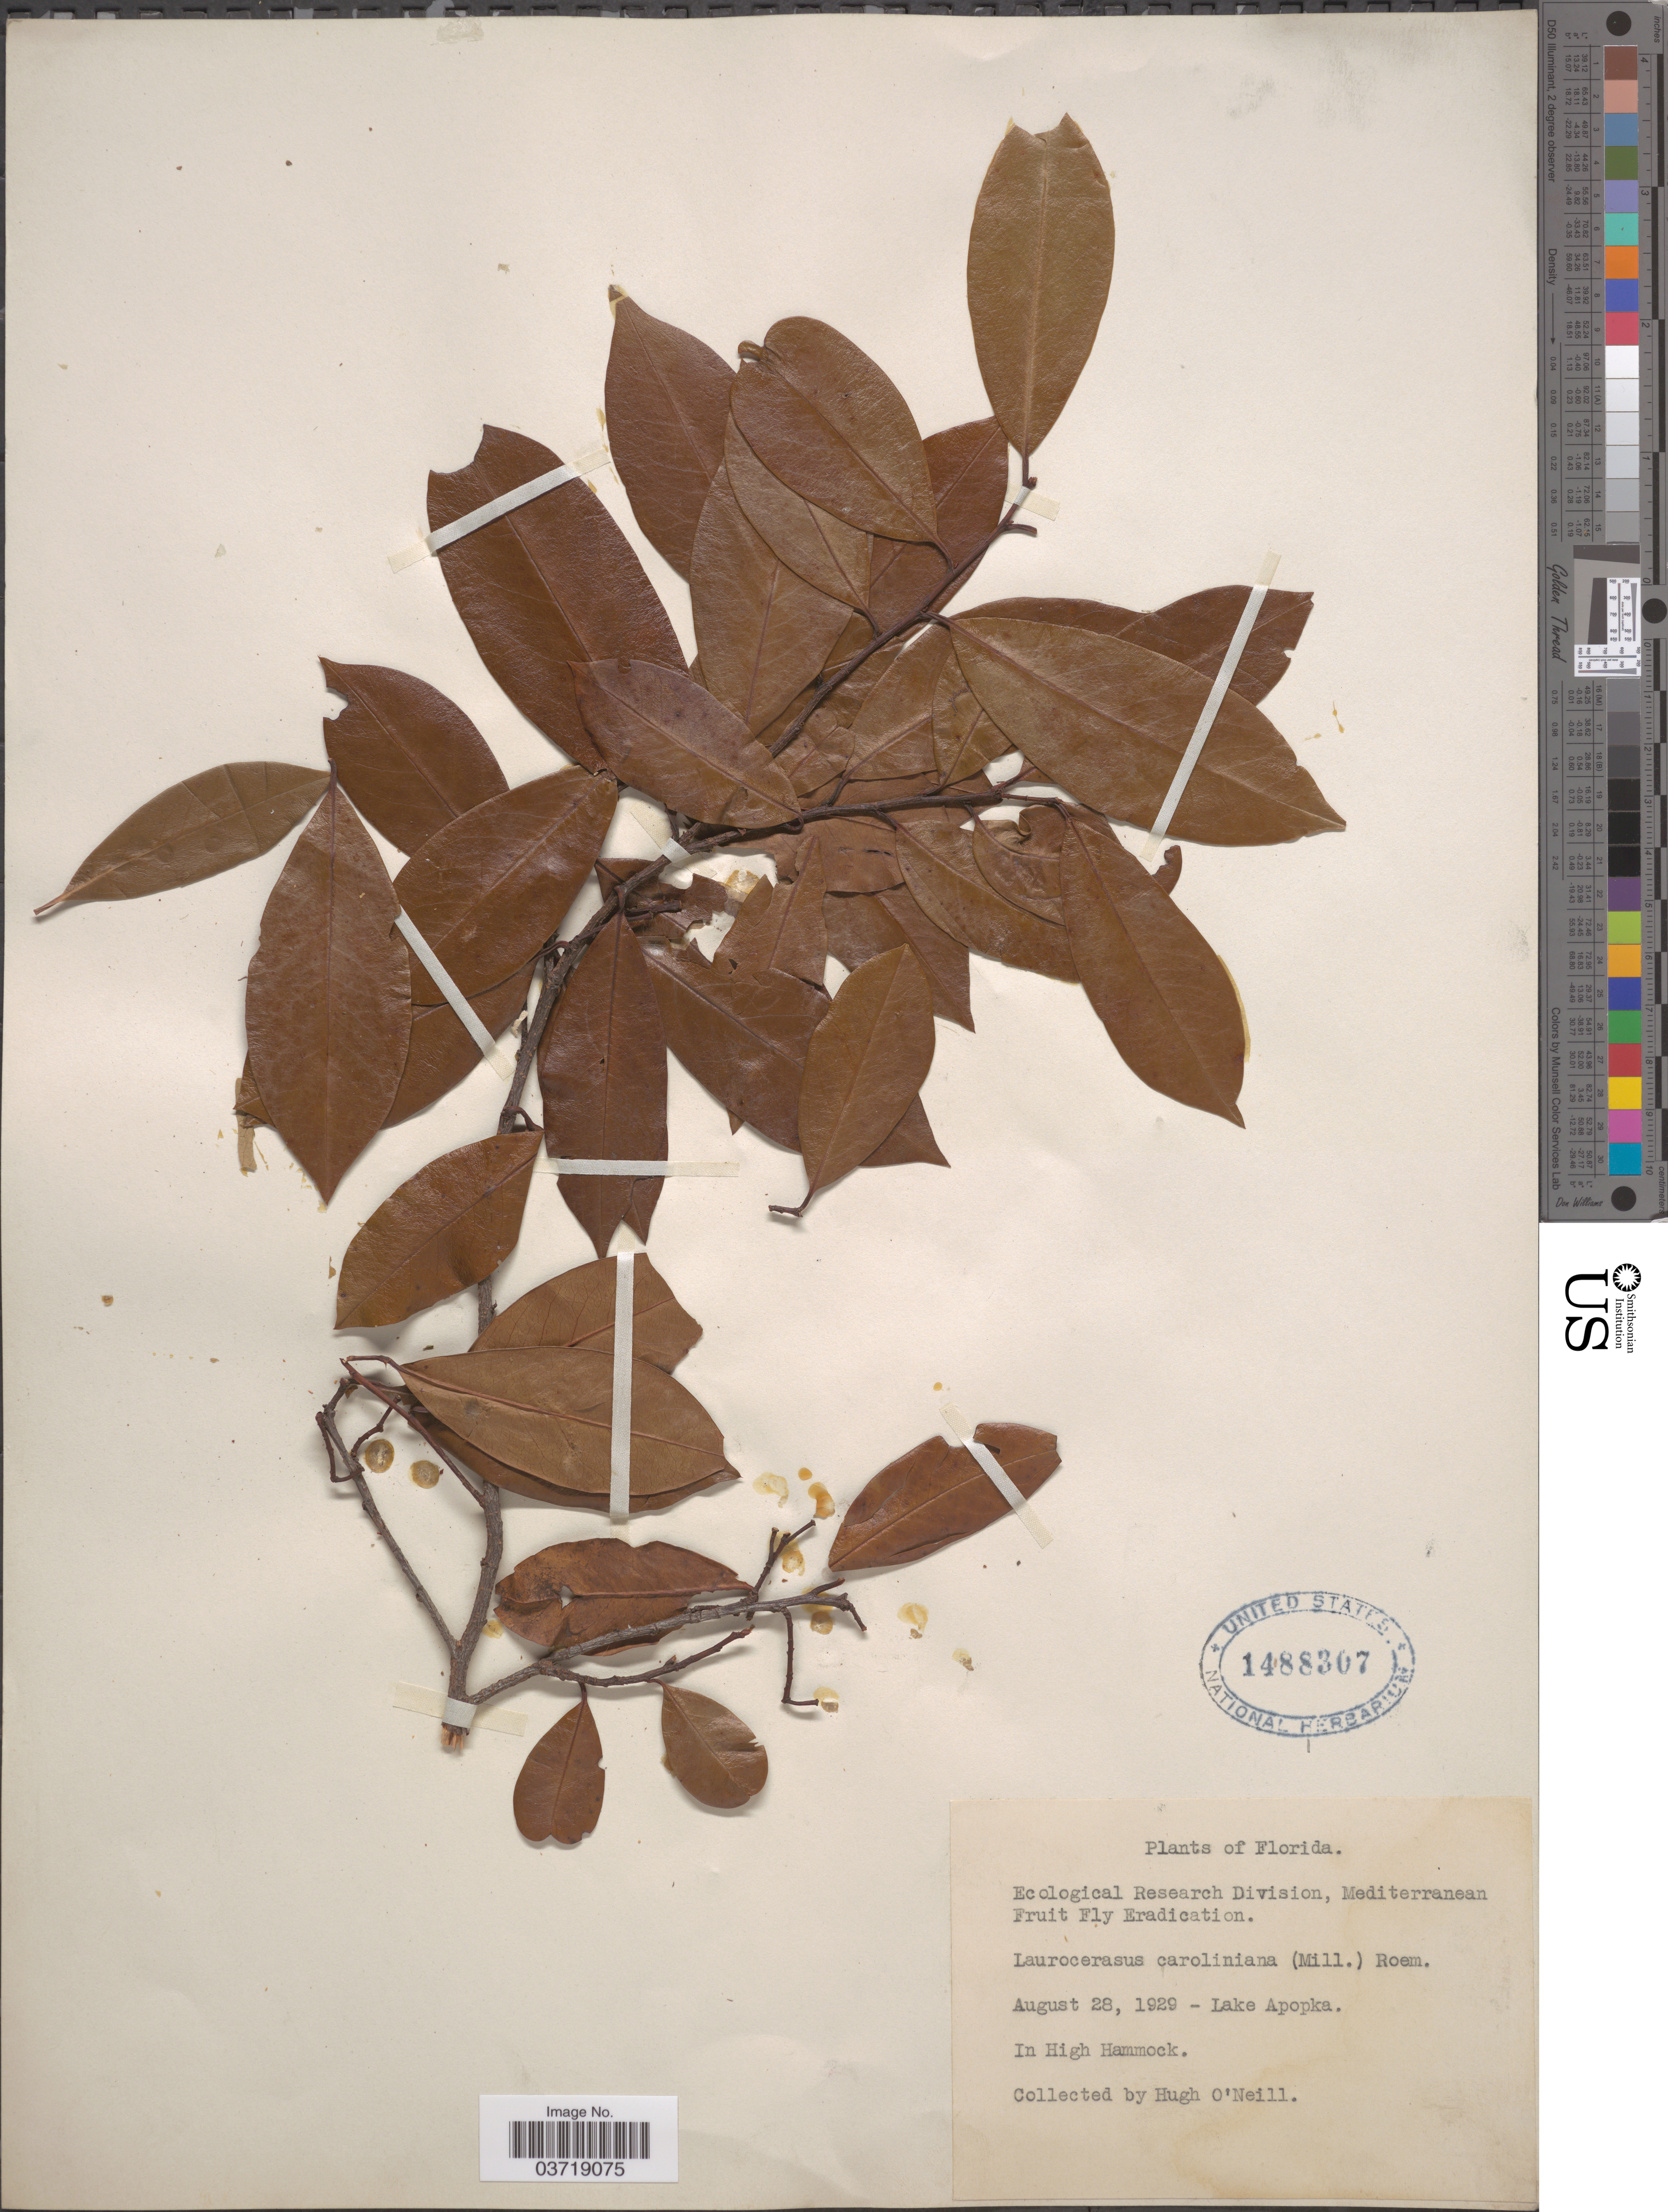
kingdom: Plantae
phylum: Tracheophyta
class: Magnoliopsida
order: Rosales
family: Rosaceae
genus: Prunus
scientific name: Prunus caroliniana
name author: (Mill.) Aiton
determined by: Strong, Mark T., (BOT), Smithsonian Institution - National Museum of Natural History (UNITED STATES)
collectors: H. O'Neill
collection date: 1929-08-28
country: United States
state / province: Florida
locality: Lake Apopka. In High Hammock.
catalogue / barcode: US 1488307